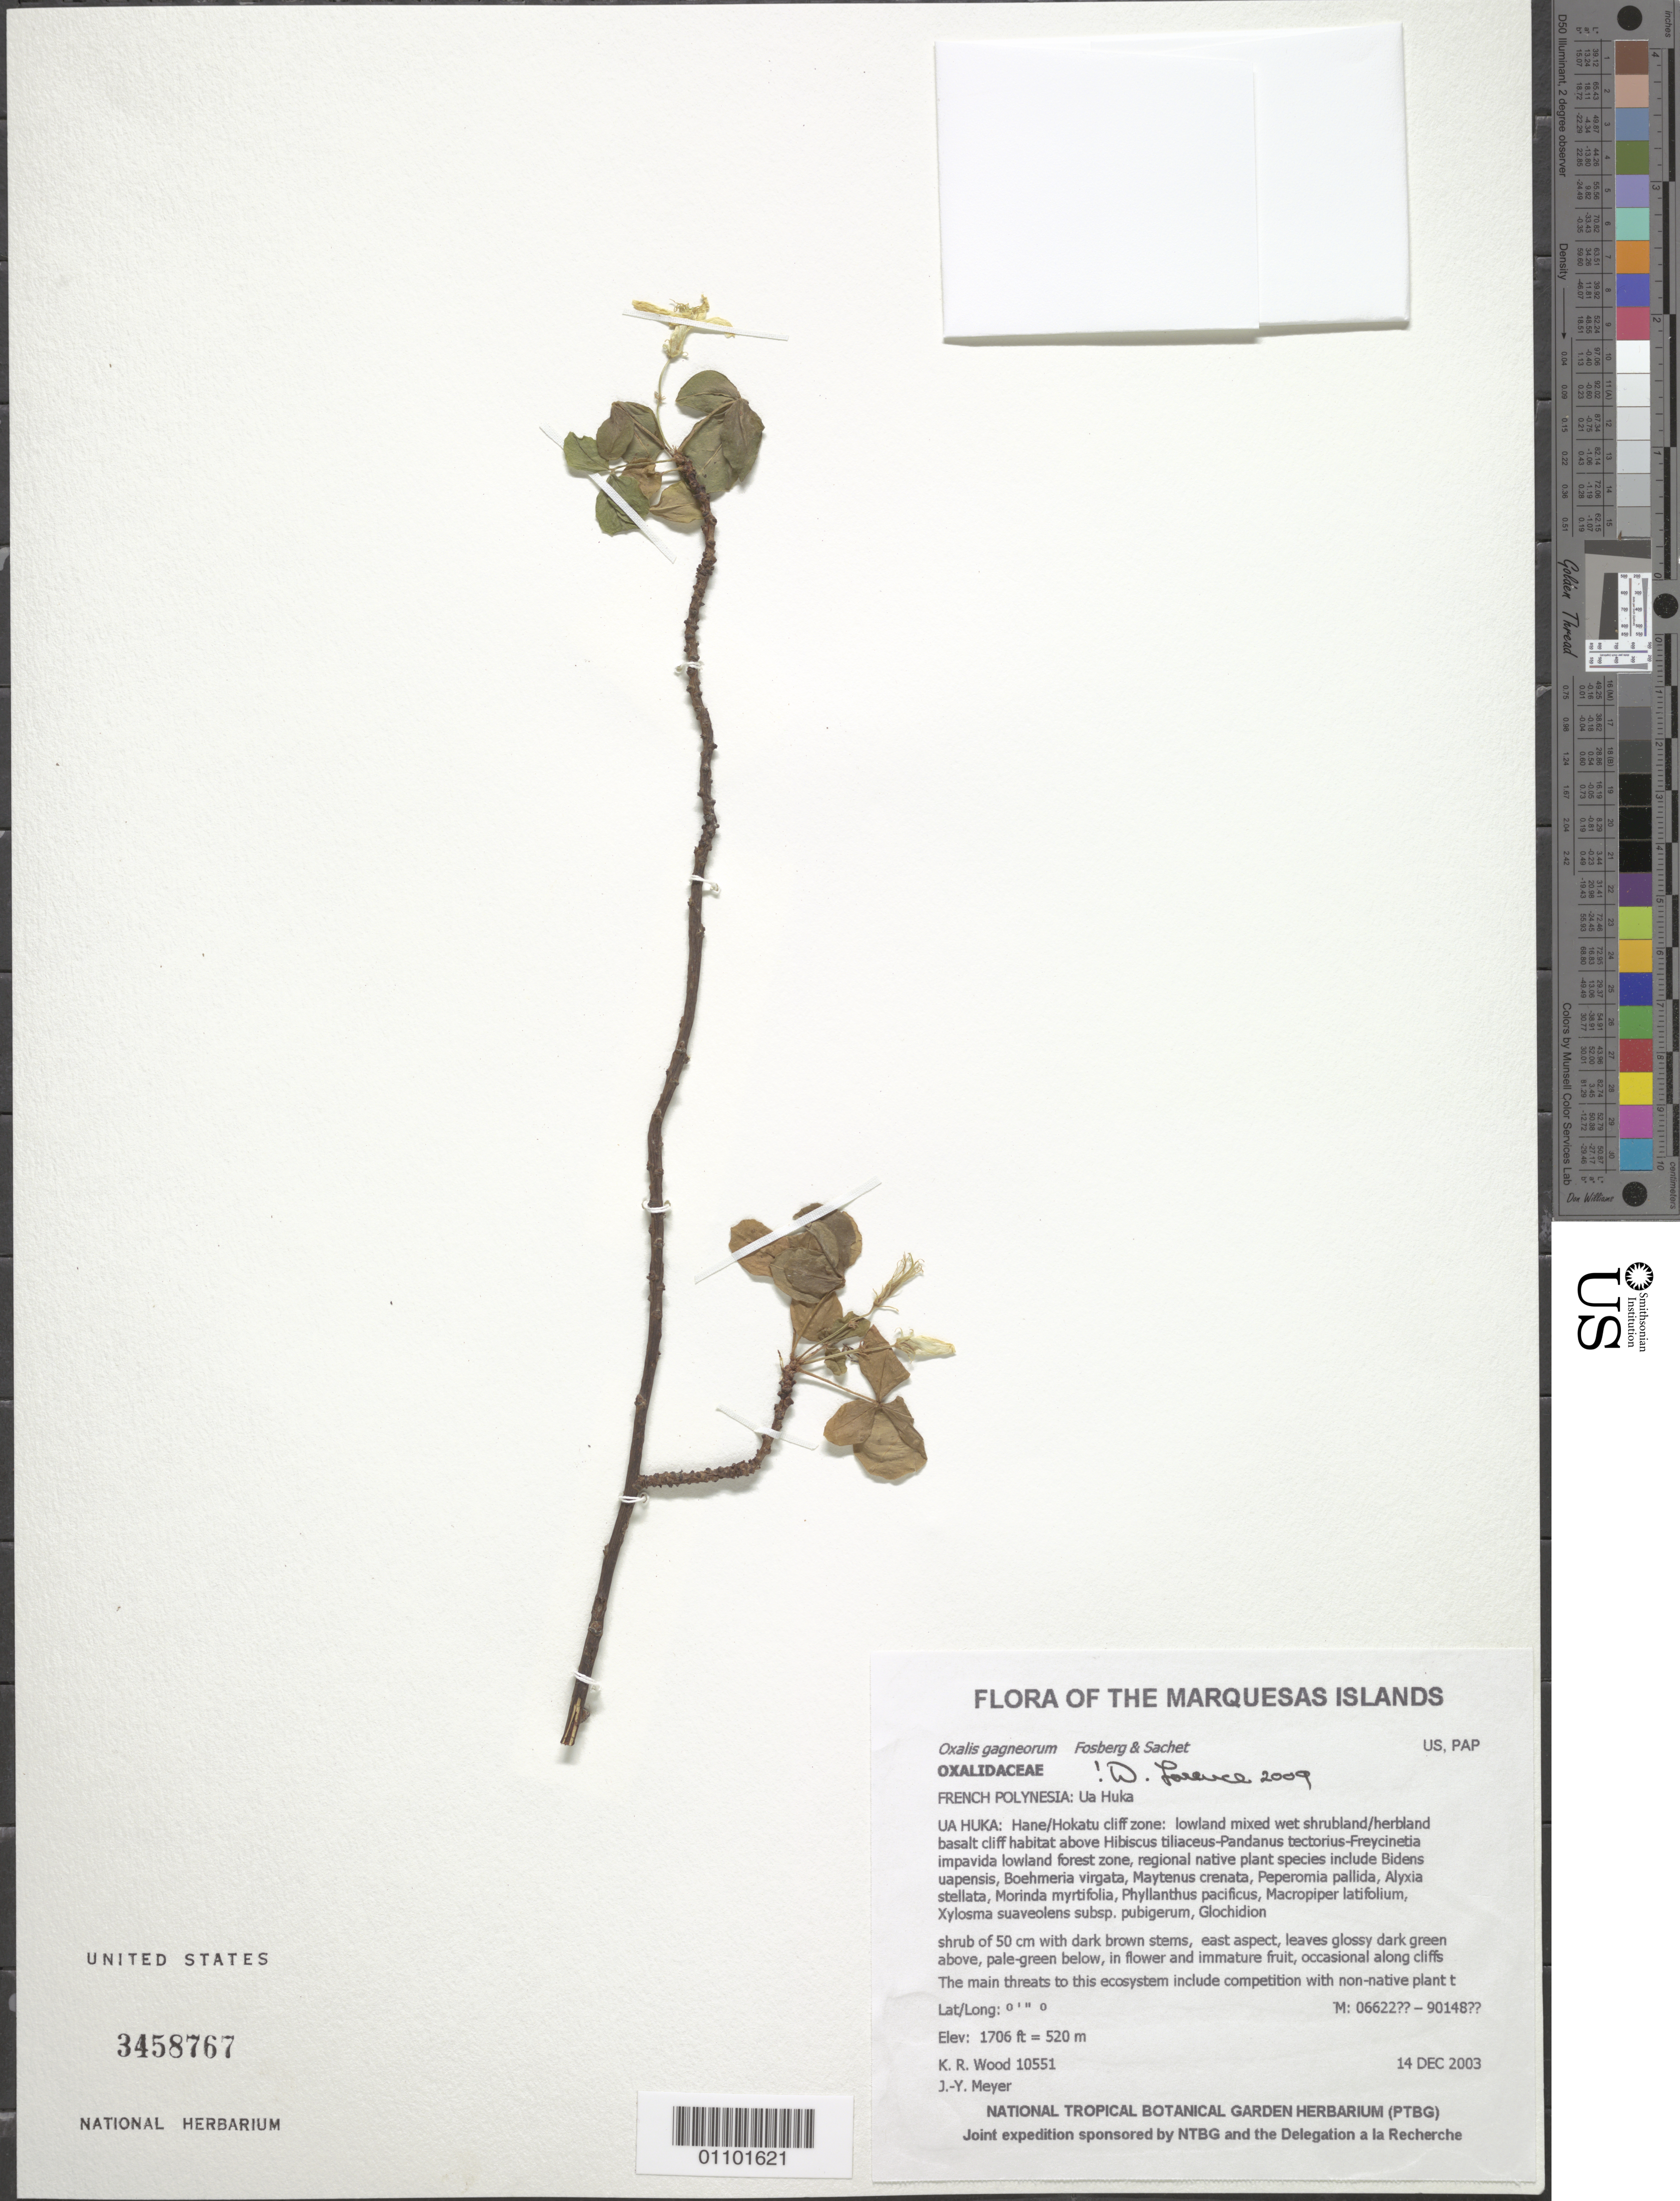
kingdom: Plantae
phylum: Tracheophyta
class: Magnoliopsida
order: Oxalidales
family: Oxalidaceae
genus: Oxalis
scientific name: Oxalis gagneorum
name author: Fosberg & Sachet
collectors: K. R. Wood & J.-Y. Meyer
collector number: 10551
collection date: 2003-12-14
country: French Polynesia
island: Ua Huka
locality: Hane/Hokatu cliff zone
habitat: Lowland mixed wet shrubland/herbland basalt cliff habitat above Hibiscus tiliaceus - Pandanus tectorius - Freycinetia impavida lowland forest zone. Cliff zone, S aspect, steep slope, scattered, mesic to wet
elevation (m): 520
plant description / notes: Competition with non-native plant taxa such as Psidium guajava, Ageratum conyzoides, Zingiber zerumbet, Paspalum conjugatum, Coffea arabica, Oplismenus compositus, and Kyllinga brevifolia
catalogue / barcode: US 3458767